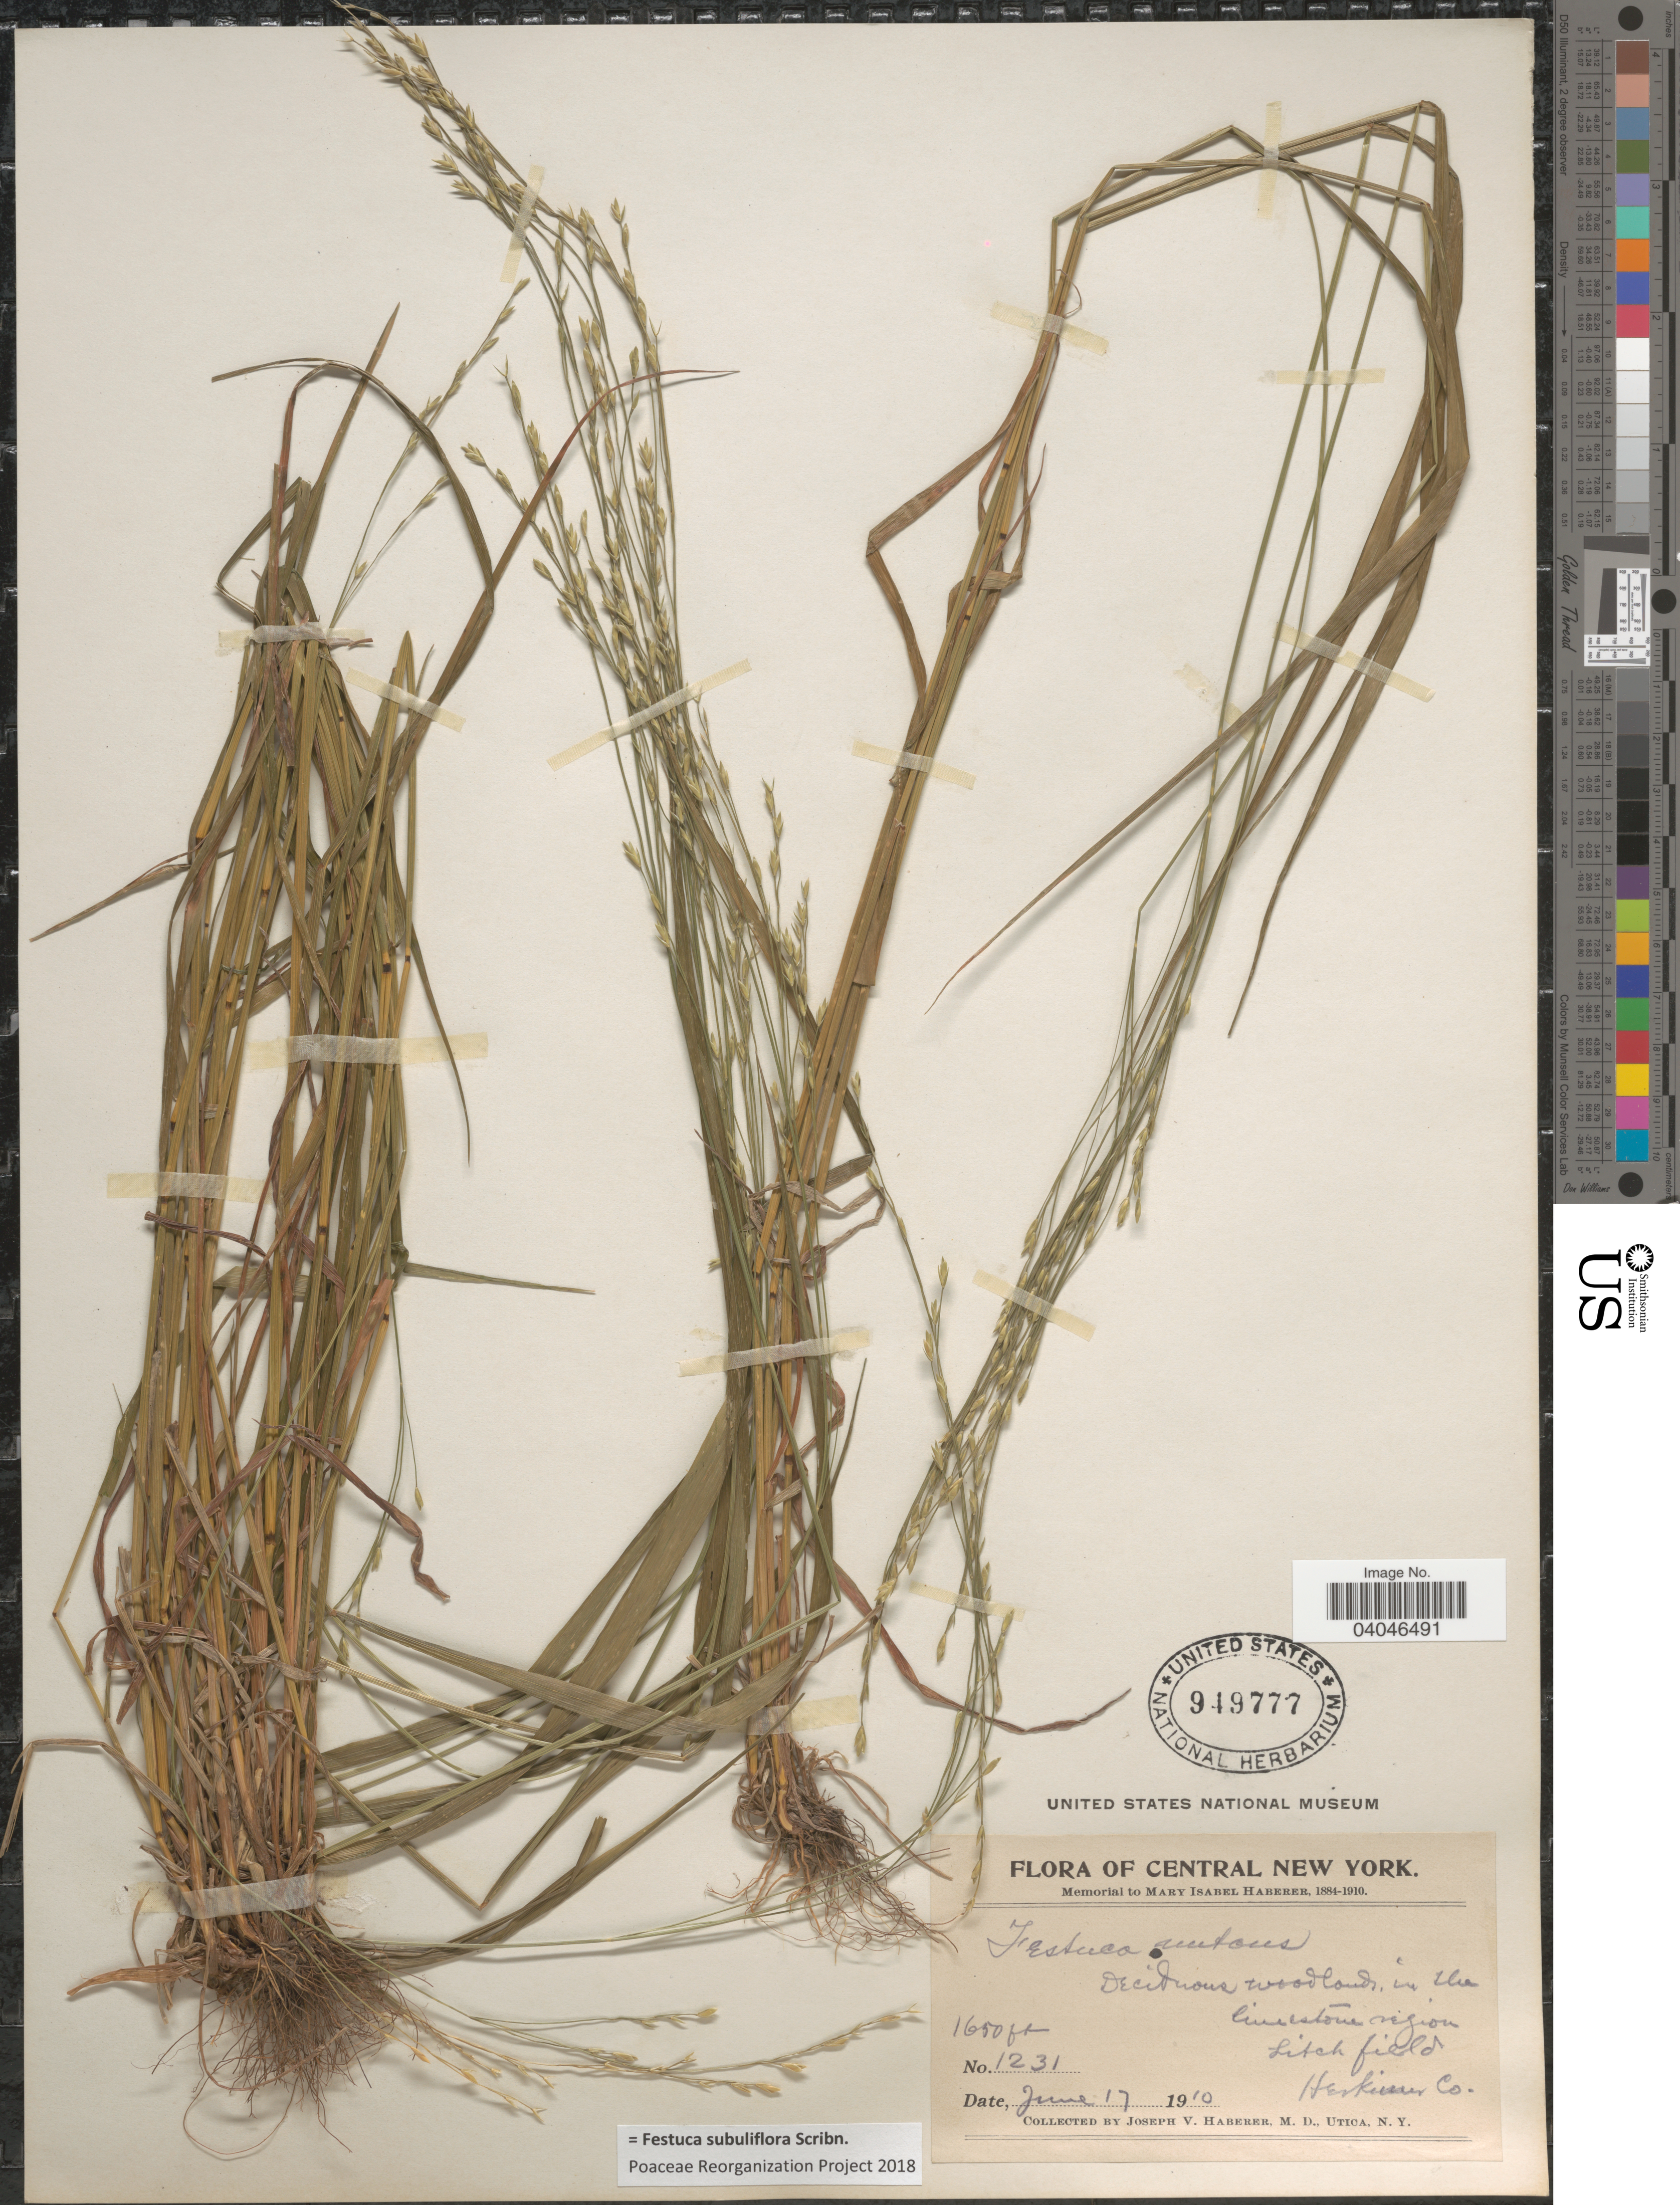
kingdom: Plantae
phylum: Tracheophyta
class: Liliopsida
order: Poales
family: Poaceae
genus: Festuca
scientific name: Festuca subuliflora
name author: Scribn.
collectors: J. V. Haberer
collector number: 1231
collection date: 1910-06-17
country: United States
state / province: New York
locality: Central New York. In the limestone region. Litch field. Herkimer Co.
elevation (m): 503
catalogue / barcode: US 949777